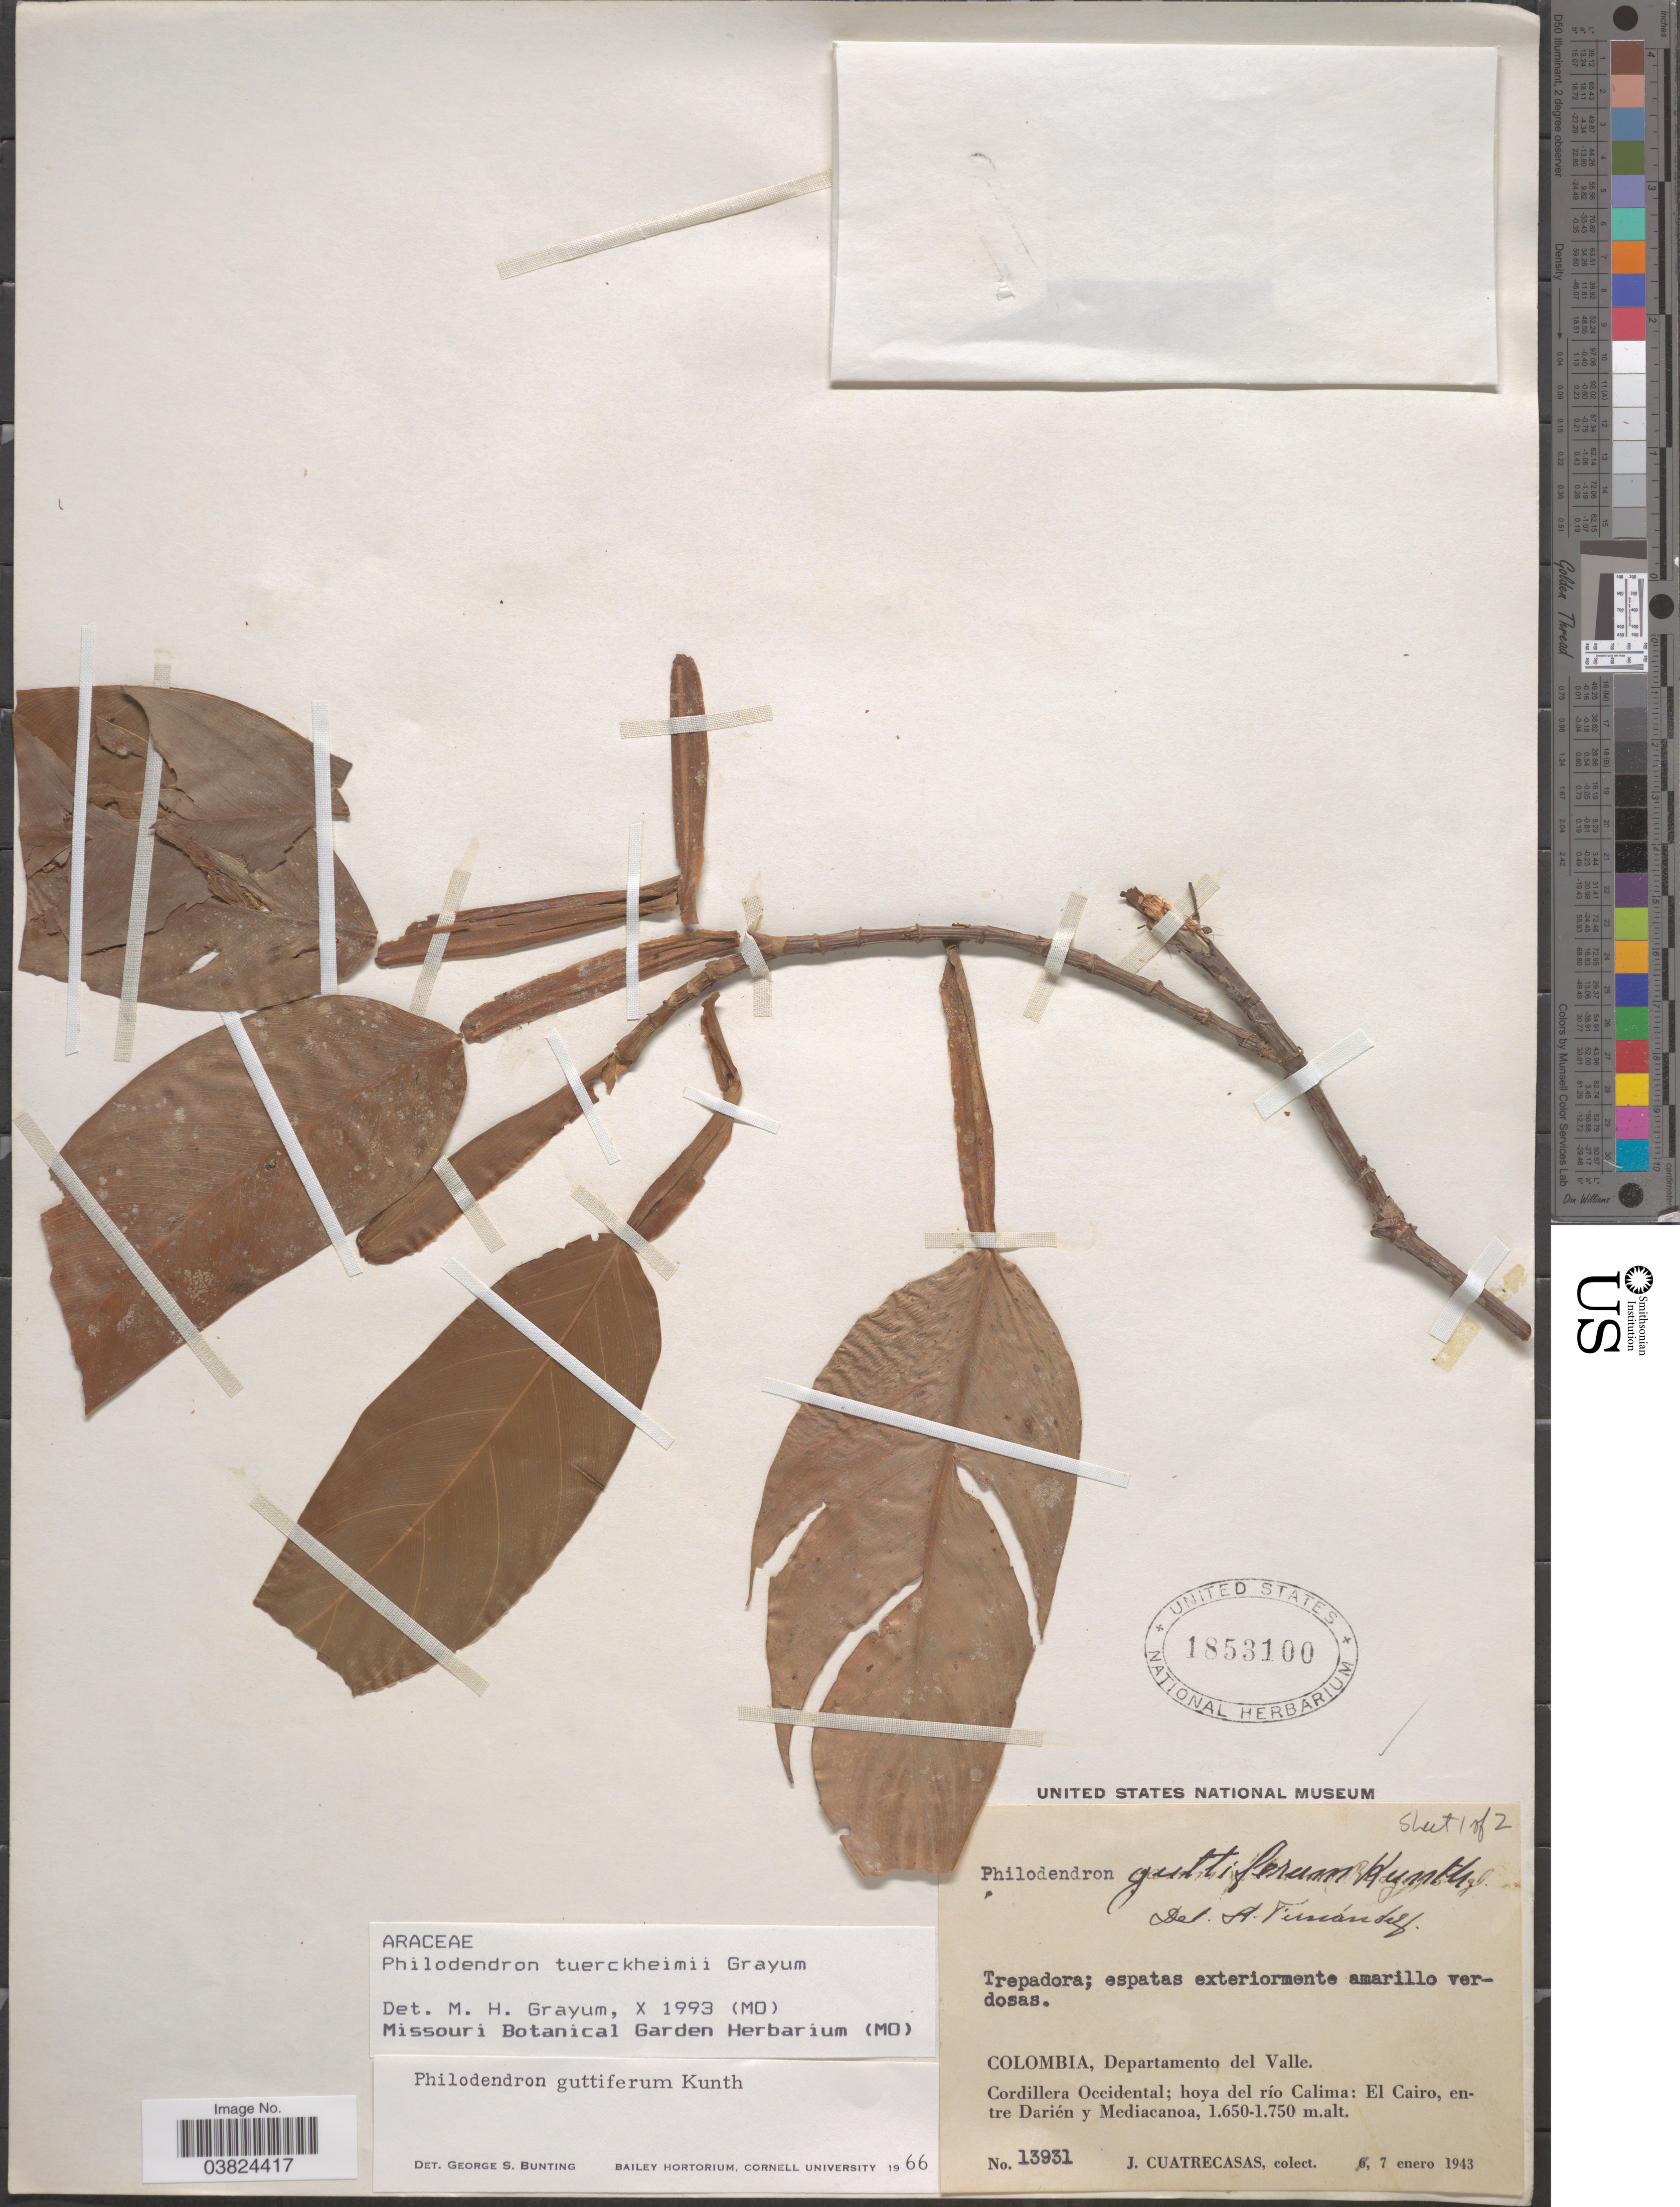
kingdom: Plantae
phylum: Tracheophyta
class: Liliopsida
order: Alismatales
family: Araceae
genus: Philodendron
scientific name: Philodendron tuerckheimii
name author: Grayam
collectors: J. Cuatrecasas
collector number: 13931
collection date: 1943-01-07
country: Colombia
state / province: Valle del Cauca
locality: Departamento del Valle. Cordillera Occidental; hoya del río Calima: El Cairo, entre Darién y Mediacanoa.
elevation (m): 1650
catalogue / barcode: US 1853100